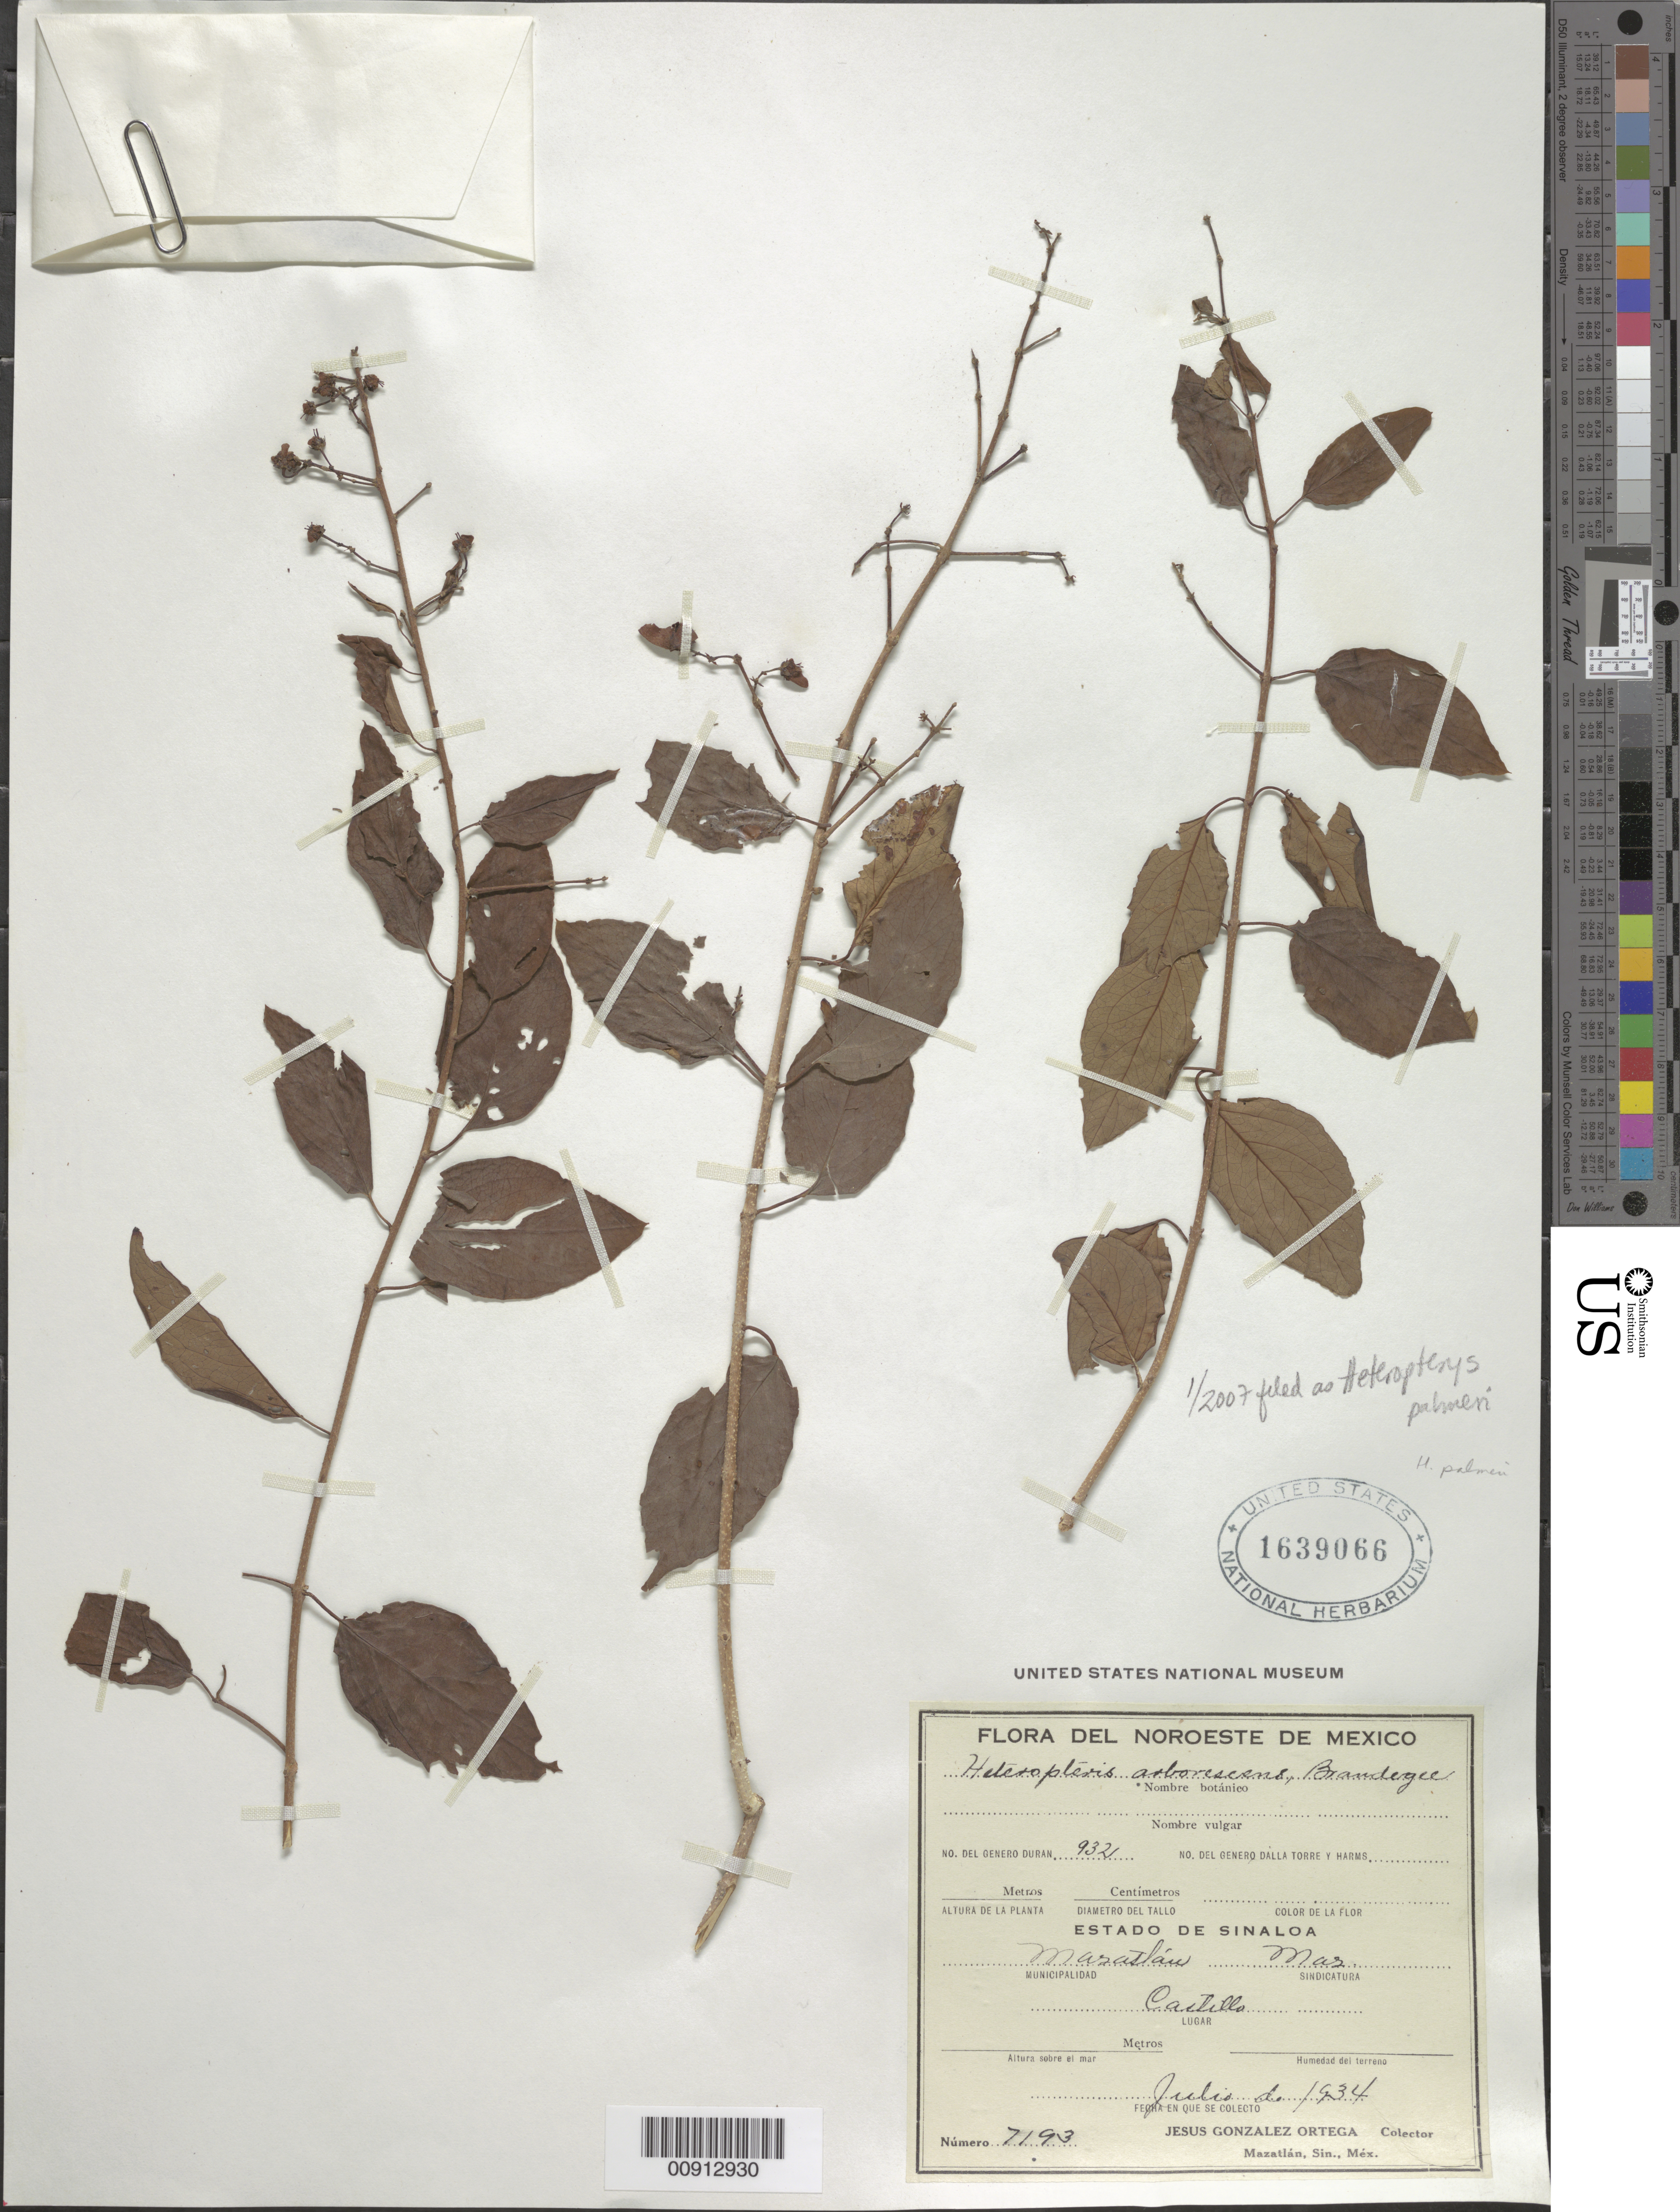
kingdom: Plantae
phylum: Tracheophyta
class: Magnoliopsida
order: Malpighiales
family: Malpighiaceae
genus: Heteropterys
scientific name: Heteropterys palmeri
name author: Rose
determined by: Strong, Mark T., (BOT), Smithsonian Institution - National Museum of Natural History (UNITED STATES)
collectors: J. Ortega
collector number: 7193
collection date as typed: Jul 1934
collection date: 1934-07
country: Mexico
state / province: Sinaloa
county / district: Mazatlán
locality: Castillo, Municipalidad Mazatlán, Sindicatura Maz., Estado de Sinaloa.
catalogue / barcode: US 1639066